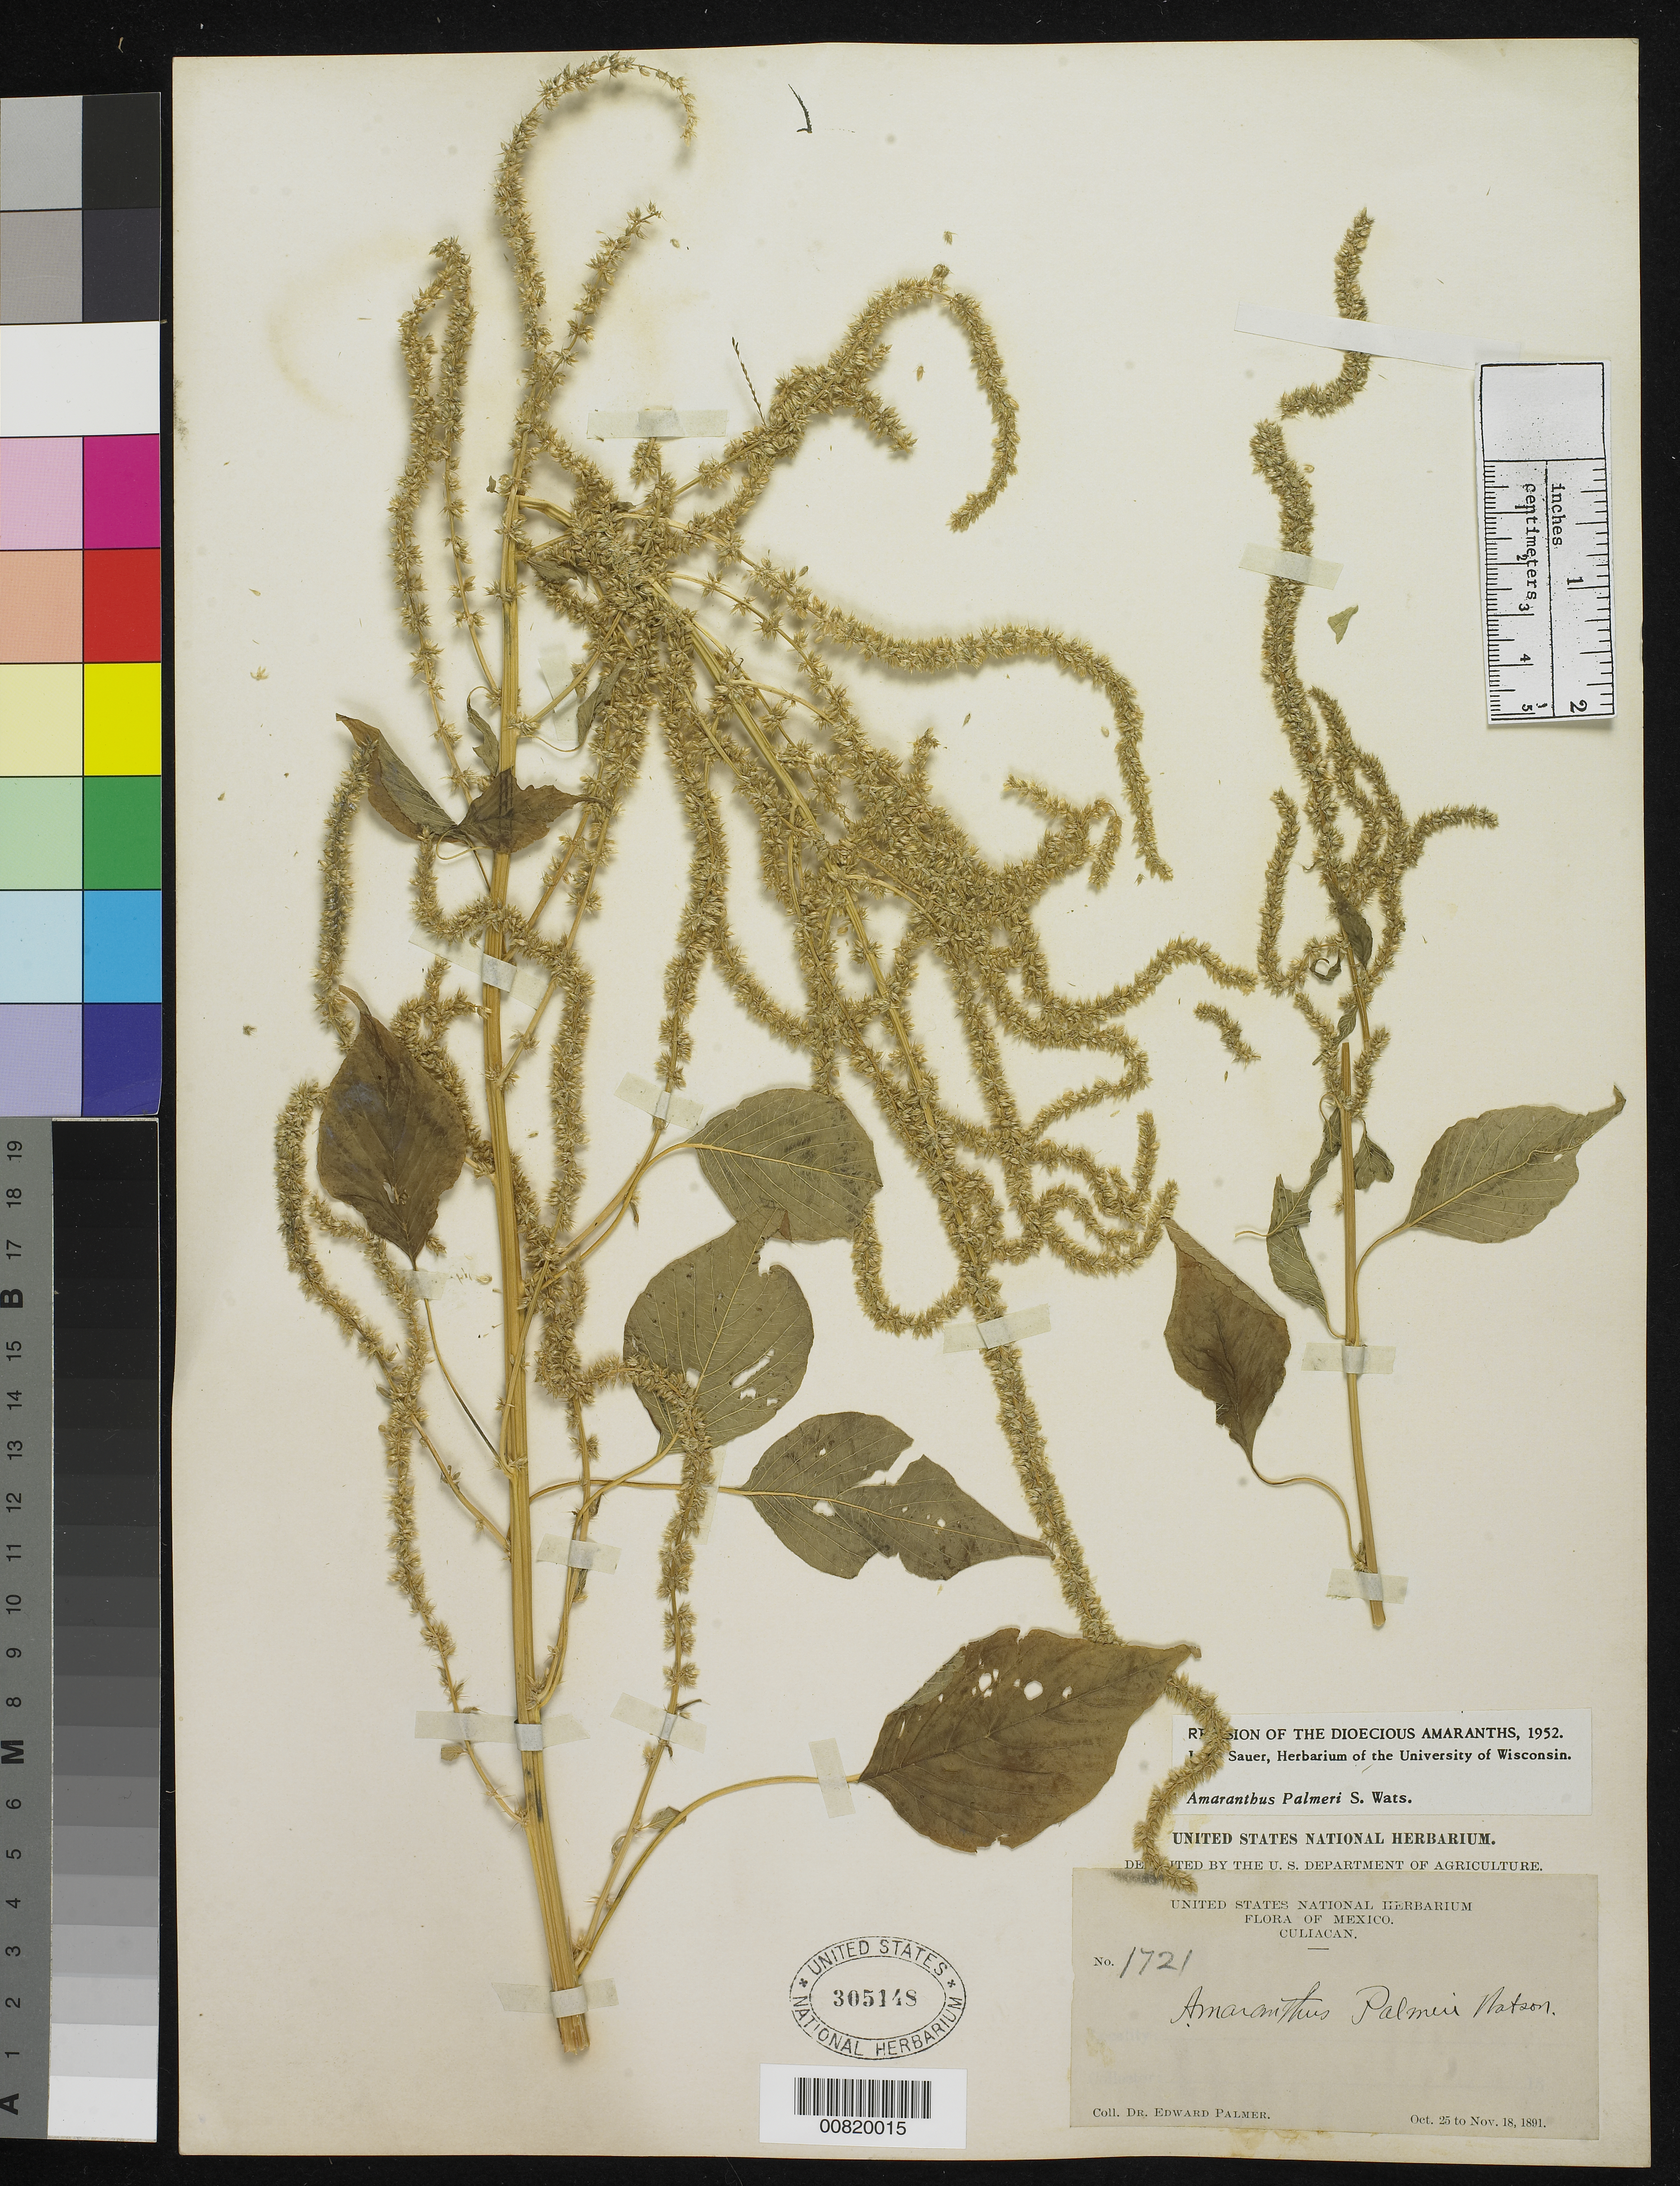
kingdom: Plantae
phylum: Tracheophyta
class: Magnoliopsida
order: Caryophyllales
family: Amaranthaceae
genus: Amaranthus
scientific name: Amaranthus palmeri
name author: S. Watson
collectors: E. Palmer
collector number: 1721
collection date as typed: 25 Oct 1891 to 18 Nov 1891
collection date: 1891-10-25/1891-11-18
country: Mexico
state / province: Sinaloa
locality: Culiacan, Sinaloa.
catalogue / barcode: US 305148